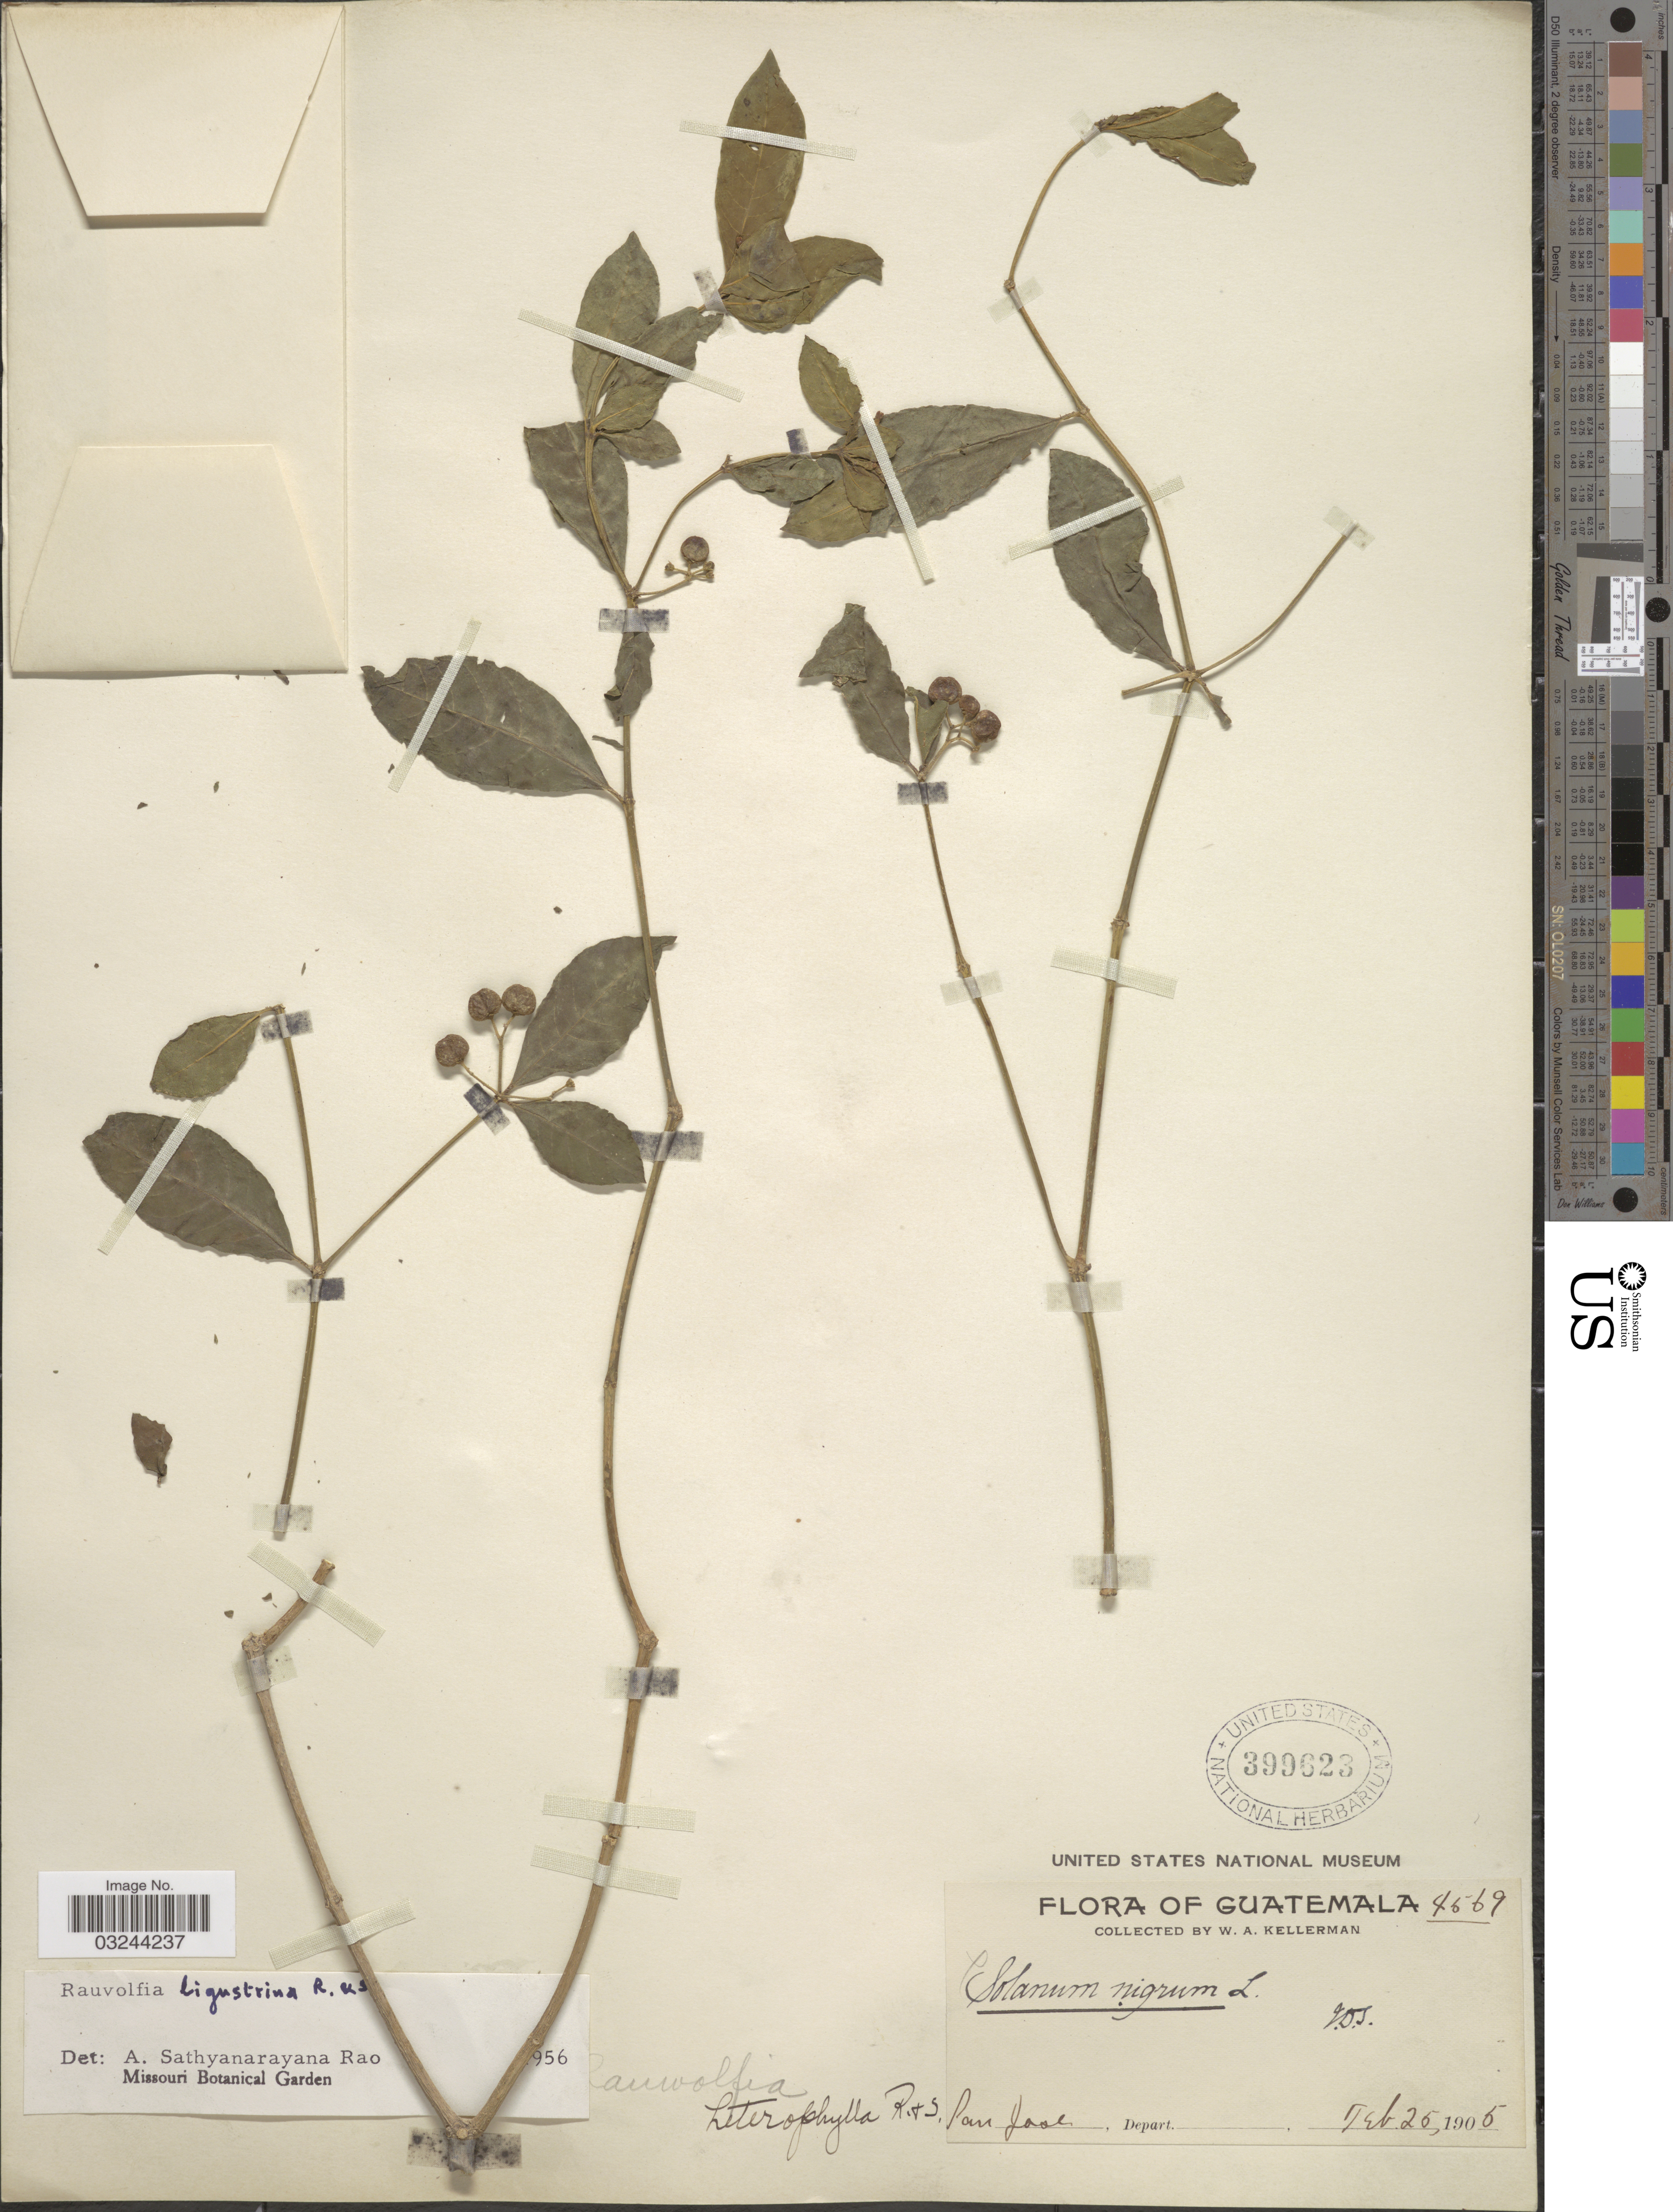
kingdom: Plantae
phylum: Tracheophyta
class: Magnoliopsida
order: Gentianales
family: Apocynaceae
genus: Rauvolfia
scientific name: Rauvolfia ligustrina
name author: Willd. ex Roem. & Schult.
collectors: W. Kellerman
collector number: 4569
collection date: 1905-02-25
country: Guatemala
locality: San Jose.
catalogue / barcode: US 399623